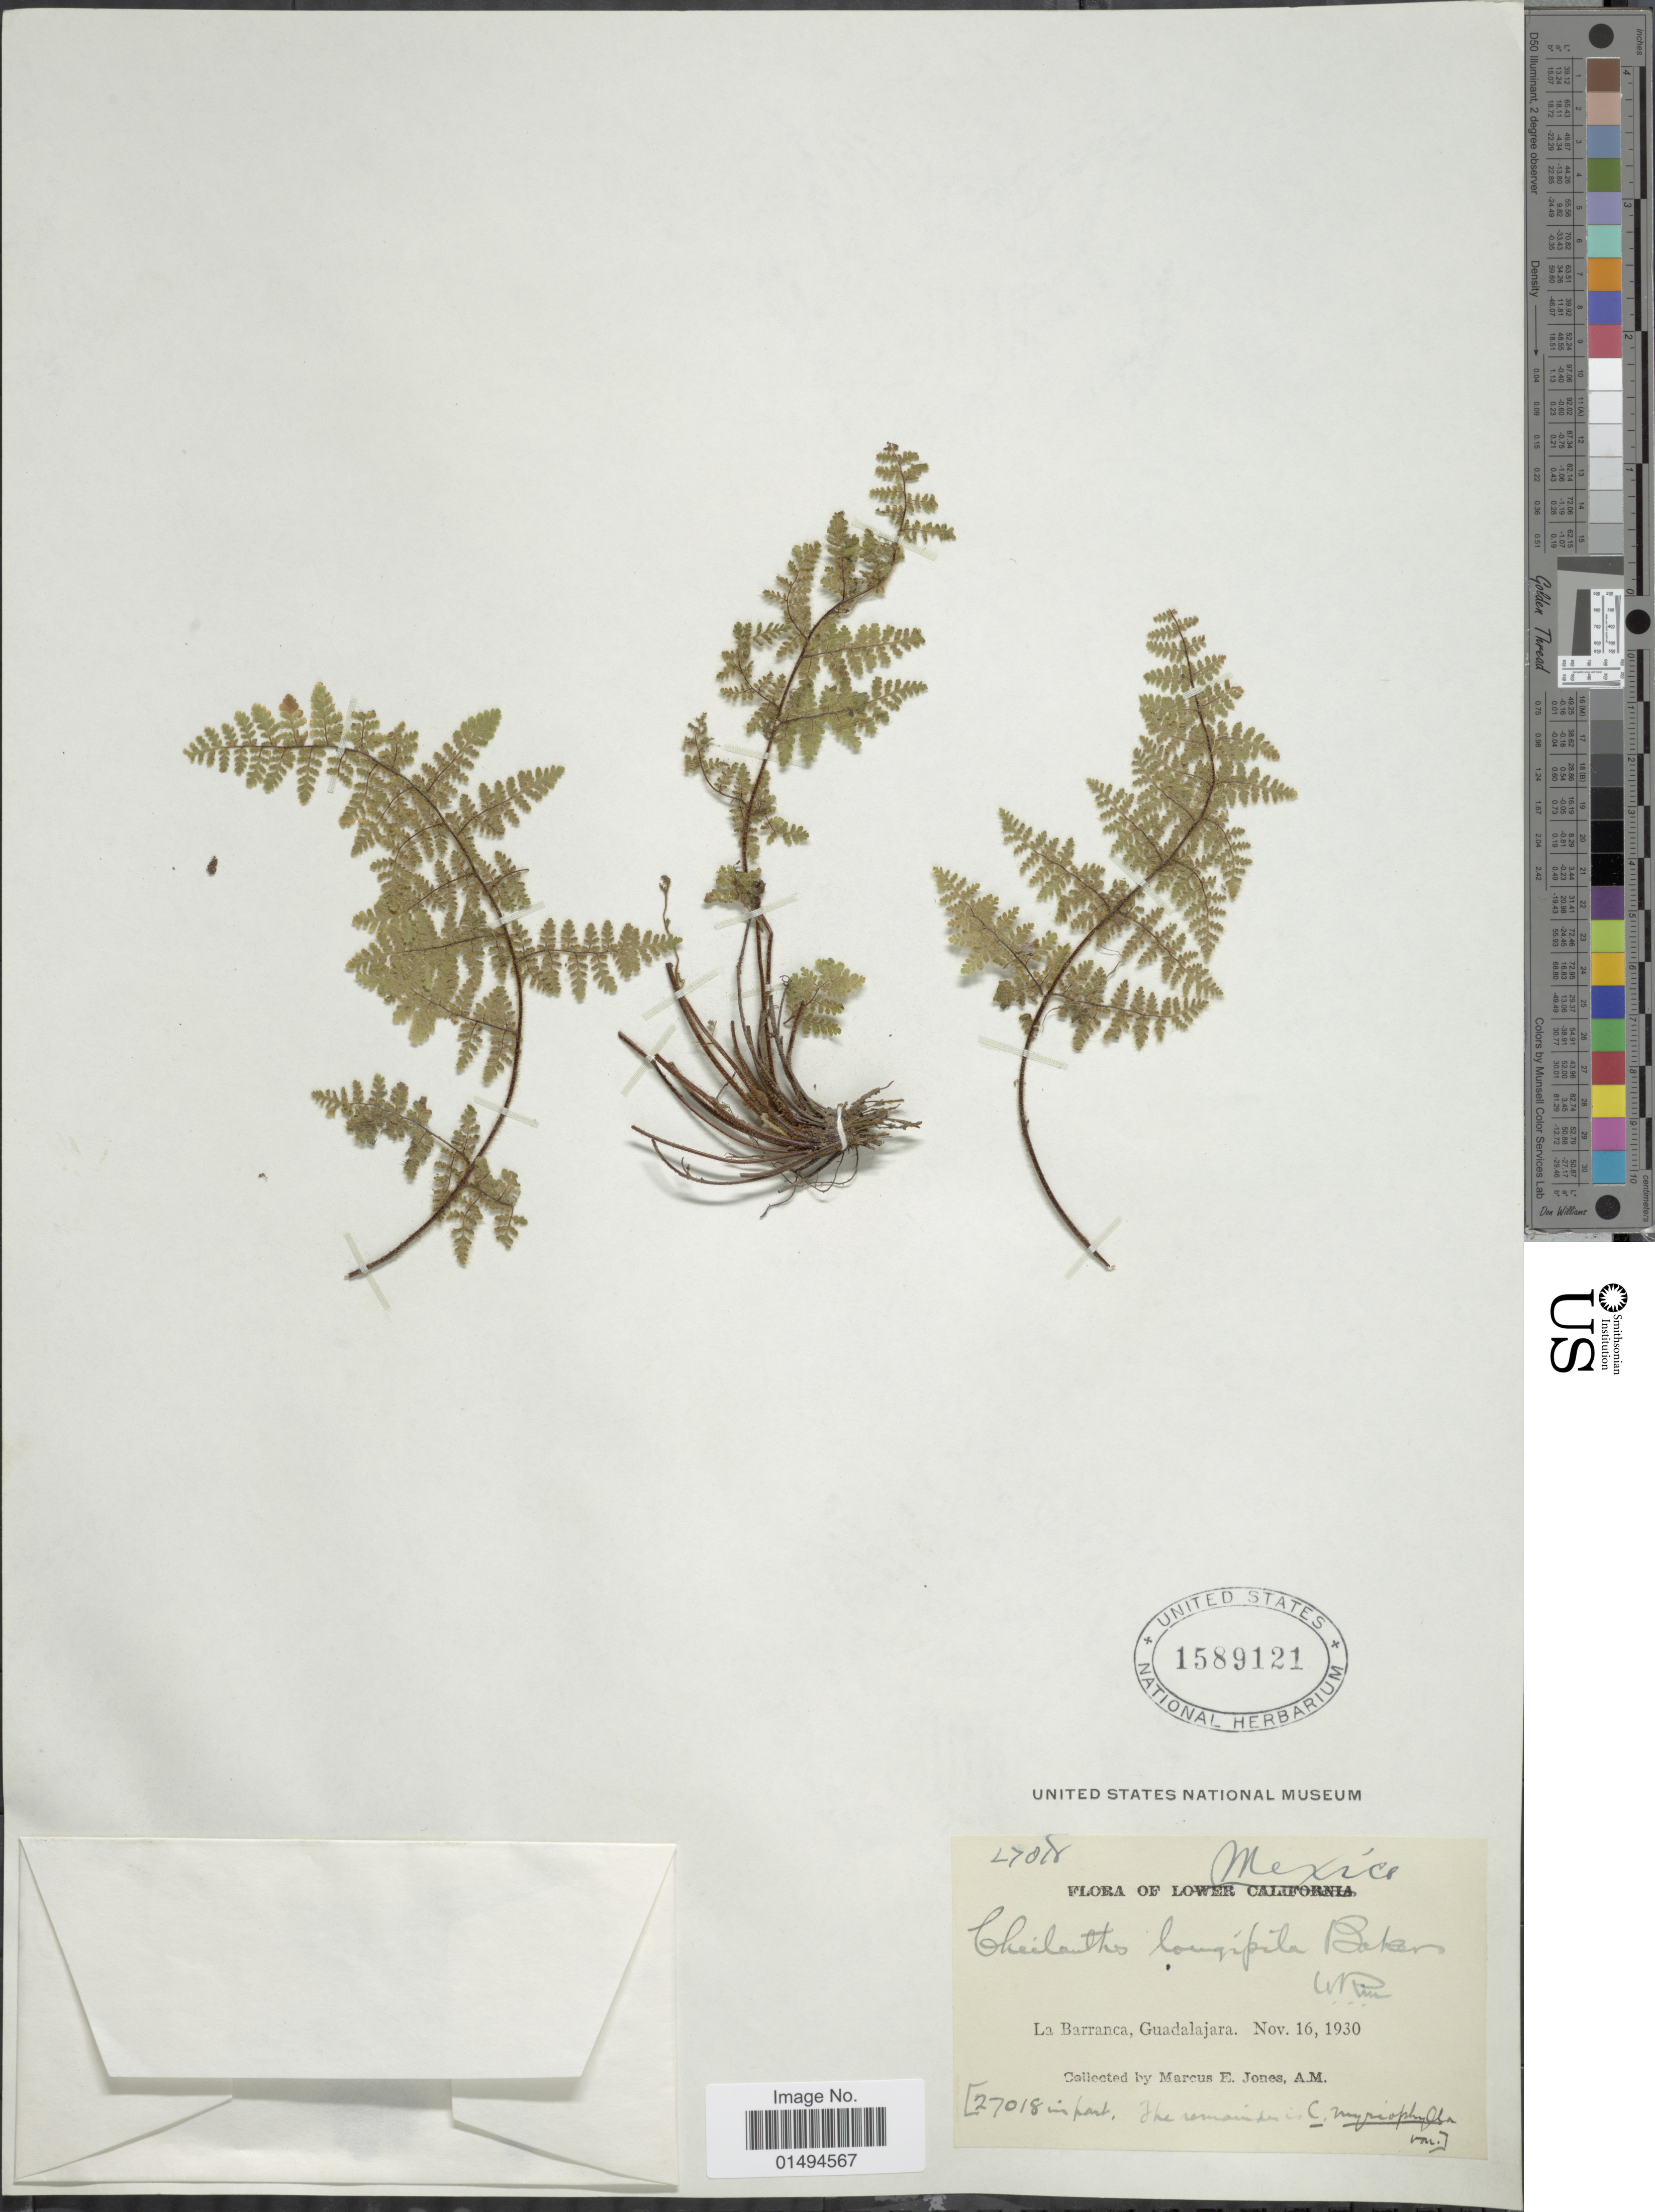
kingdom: Plantae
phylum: Tracheophyta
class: Polypodiopsida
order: Polypodiales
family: Pteridaceae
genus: Myriopteris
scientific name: Myriopteris longipila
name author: (Baker) Grusz & Windham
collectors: M. E. Jones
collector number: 27018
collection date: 1930-11-16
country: Mexico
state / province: Baja California Norte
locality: La Barranca, Guadalajara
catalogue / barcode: US 1589121